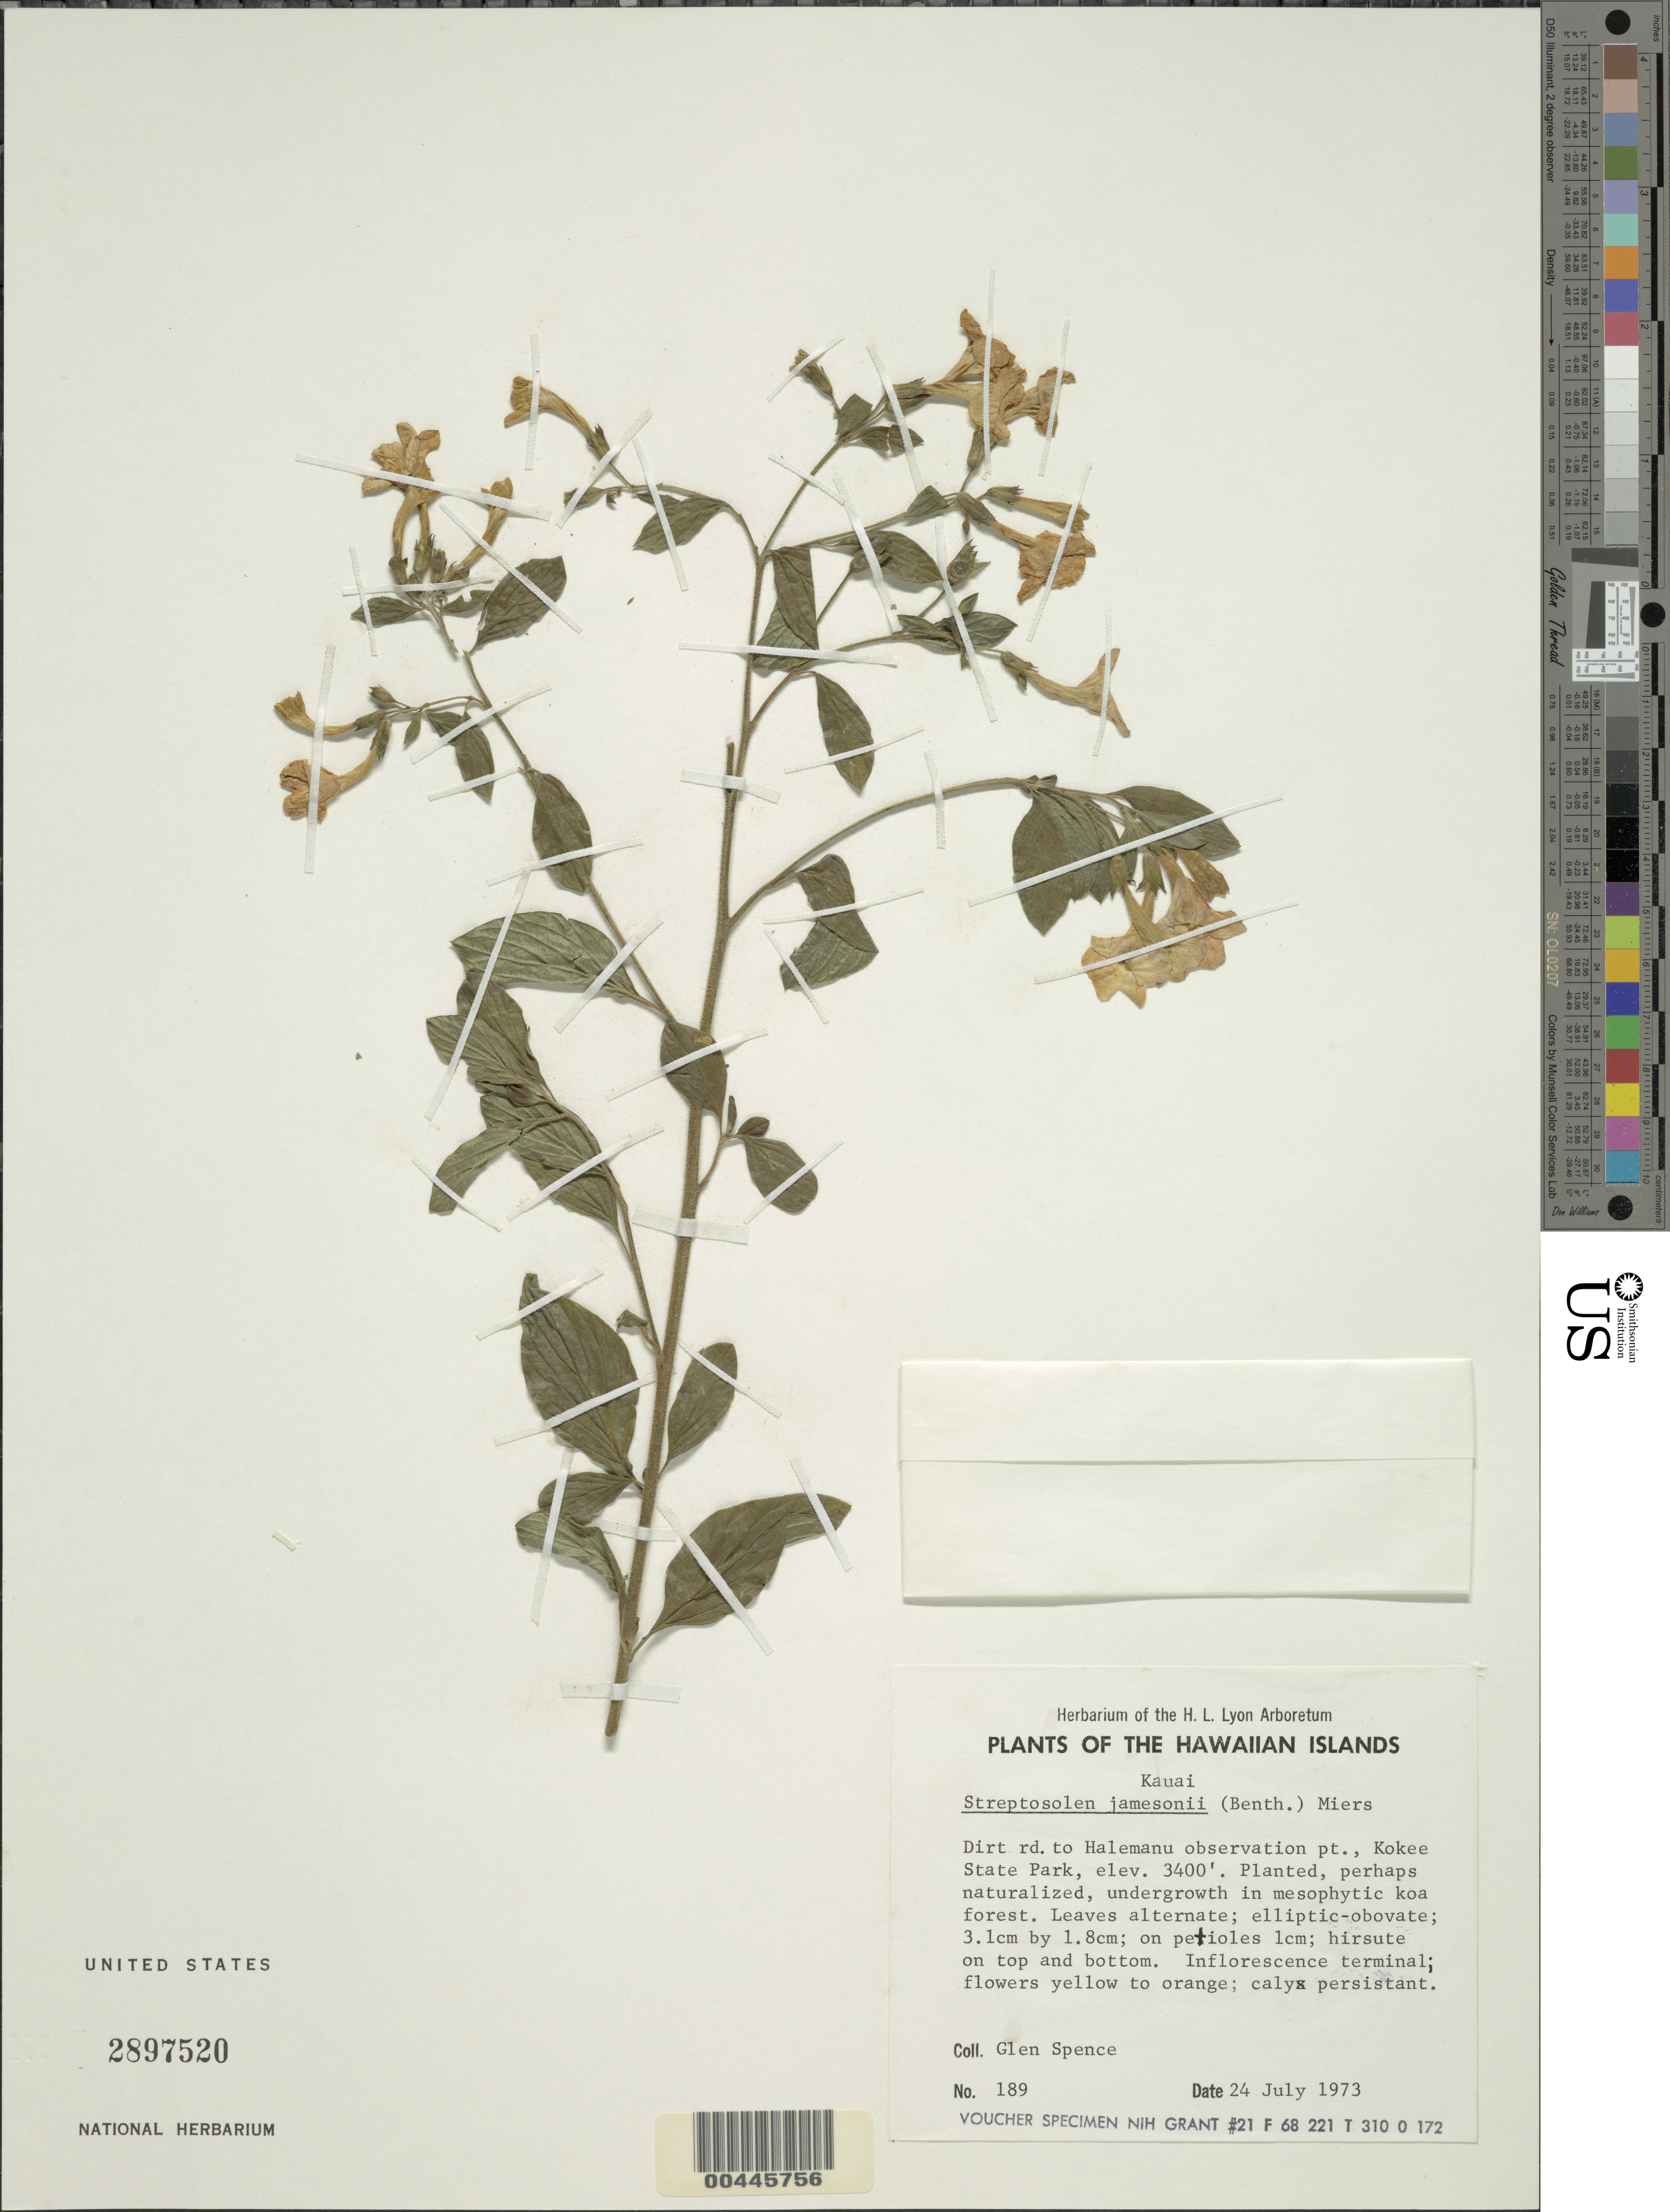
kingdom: Plantae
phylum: Tracheophyta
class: Magnoliopsida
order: Solanales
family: Solanaceae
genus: Streptosolen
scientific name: Streptosolen jamesonii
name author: (Benth.) Miers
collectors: G. Spence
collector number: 189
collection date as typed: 24 Jul 1973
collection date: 1973-07-24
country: United States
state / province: Hawaii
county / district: Kauai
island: Kaua'i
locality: Rd. to Halemanu observation pt., Kokee State Park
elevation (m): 1036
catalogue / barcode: US 2897520